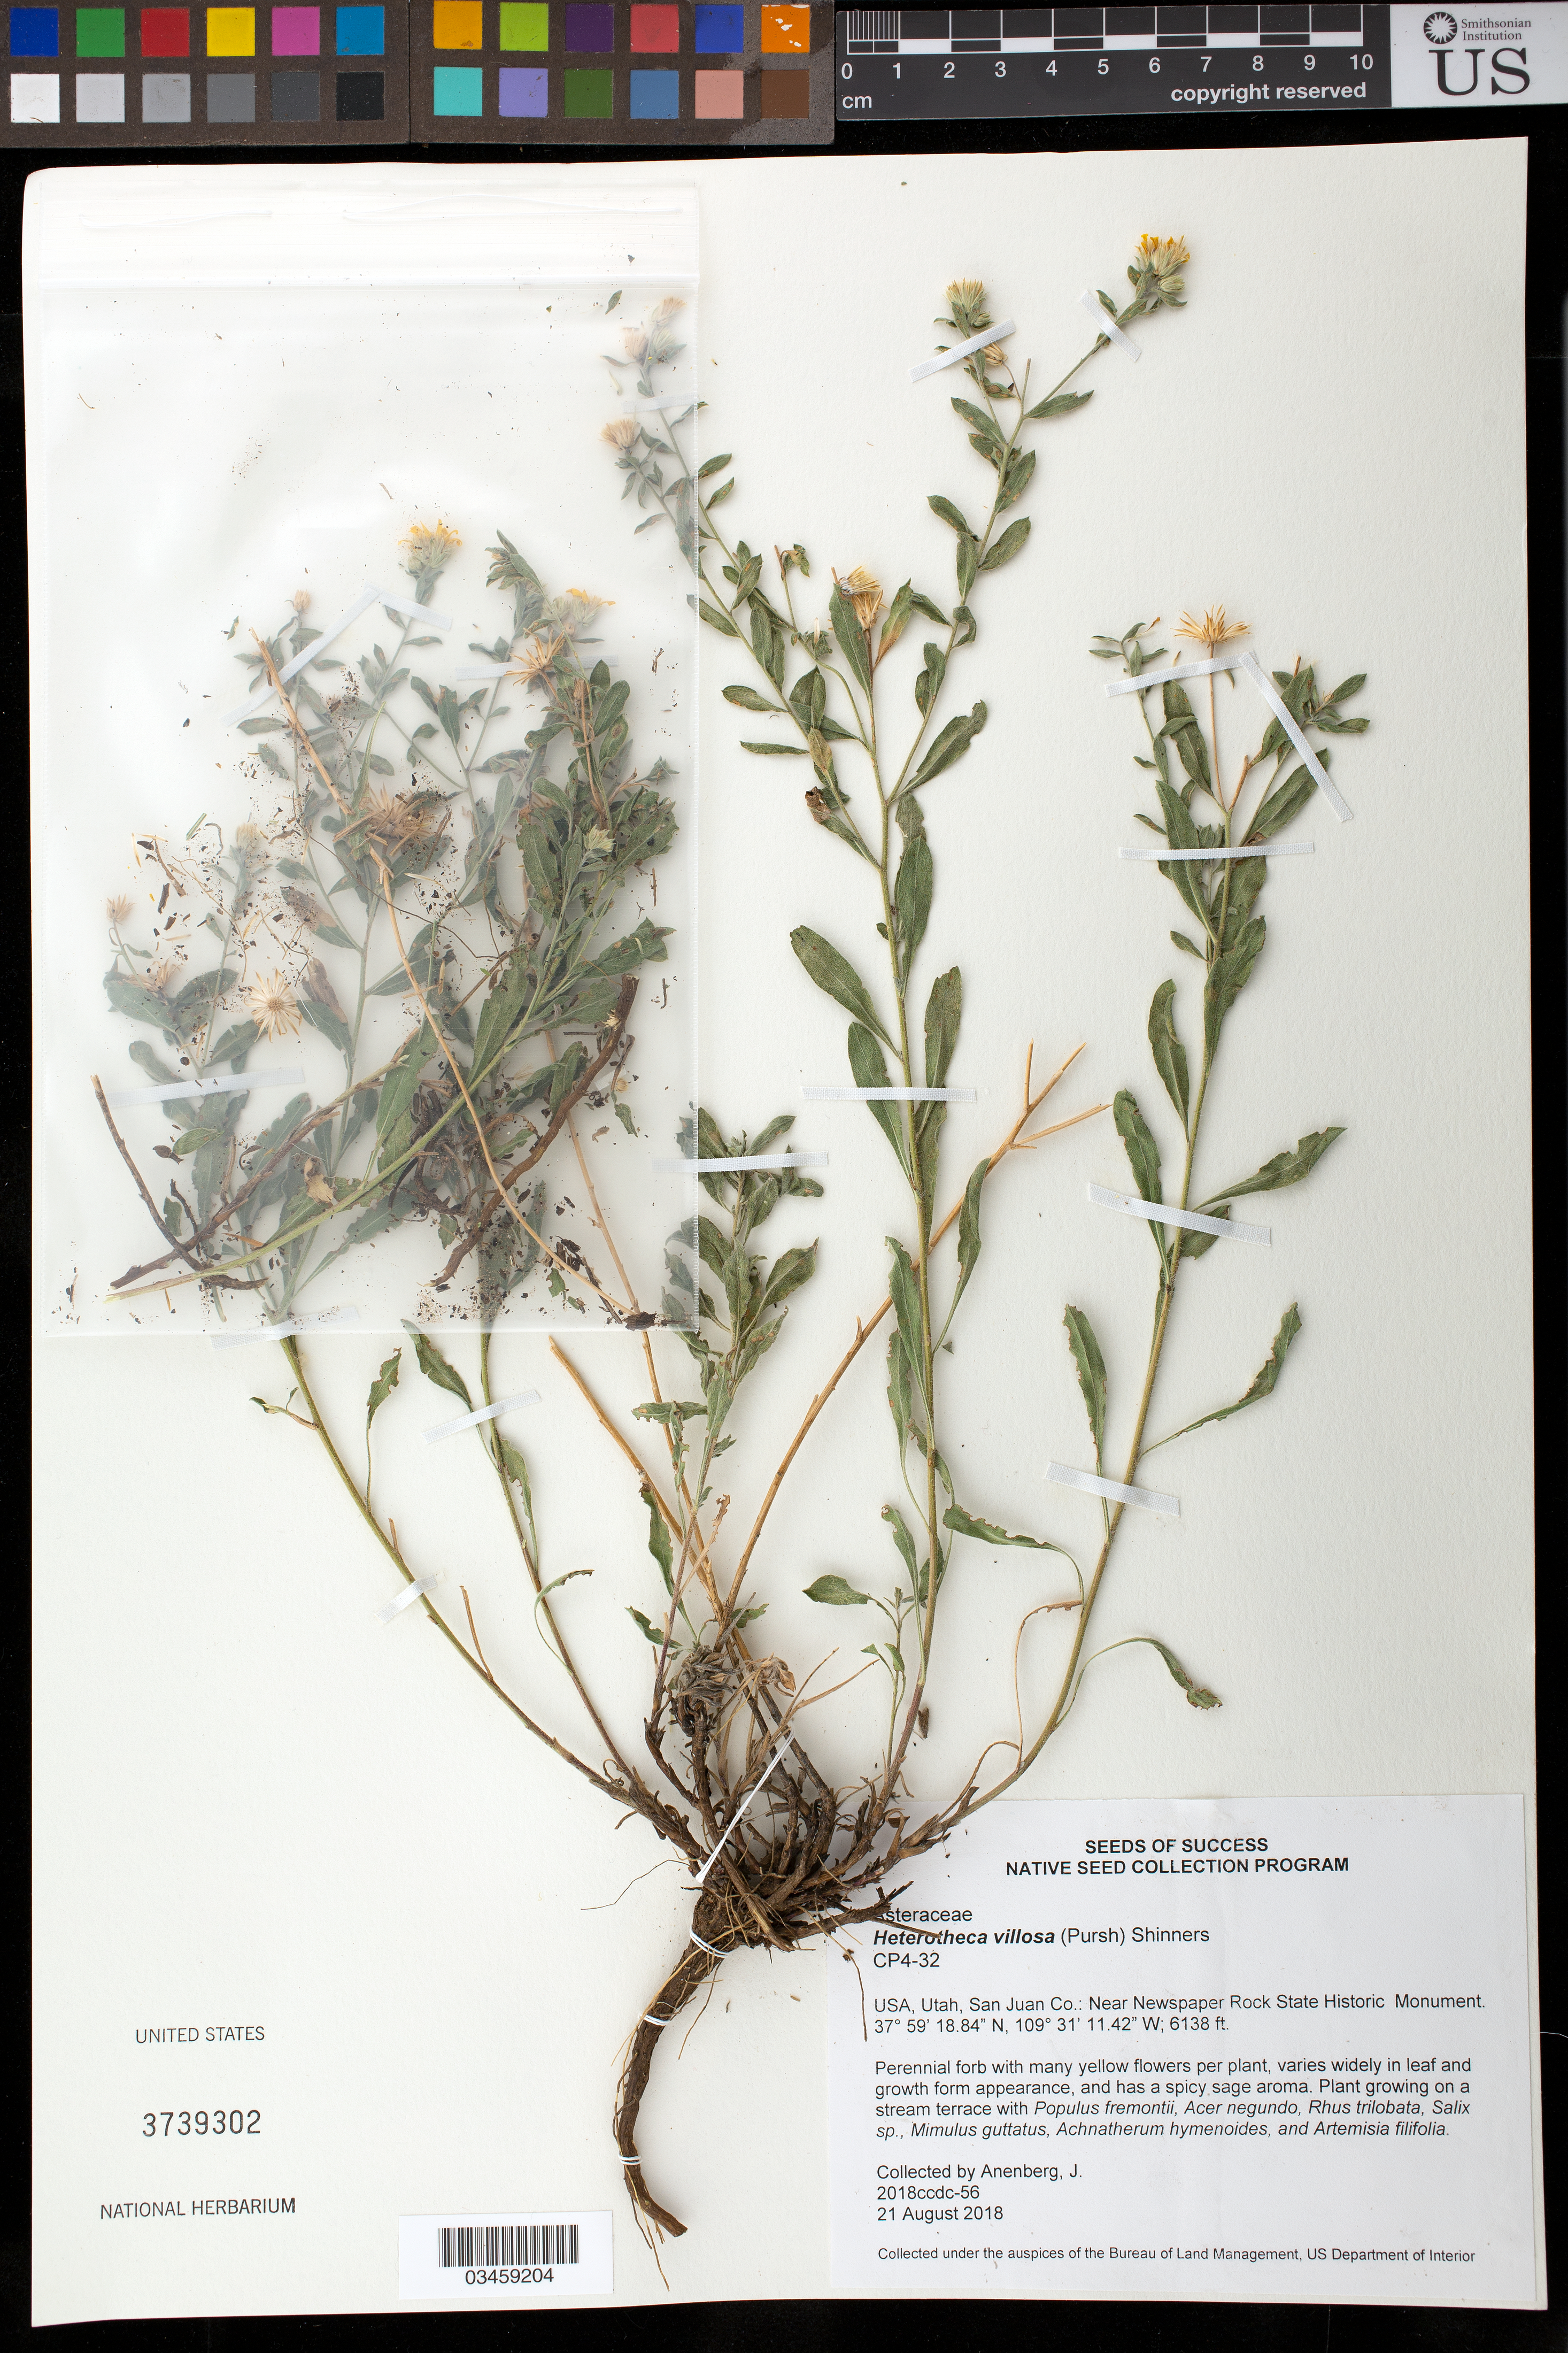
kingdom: Plantae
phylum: Tracheophyta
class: Magnoliopsida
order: Asterales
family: Asteraceae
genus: Heterotheca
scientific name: Heterotheca villosa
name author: (Pursh) Shinners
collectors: J. Anenberg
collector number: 2018ccdc-56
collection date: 2018-08-21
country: United States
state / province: Utah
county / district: San Juan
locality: Near Newspaper Rock State Historic Monument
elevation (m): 2084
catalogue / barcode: US 3739302